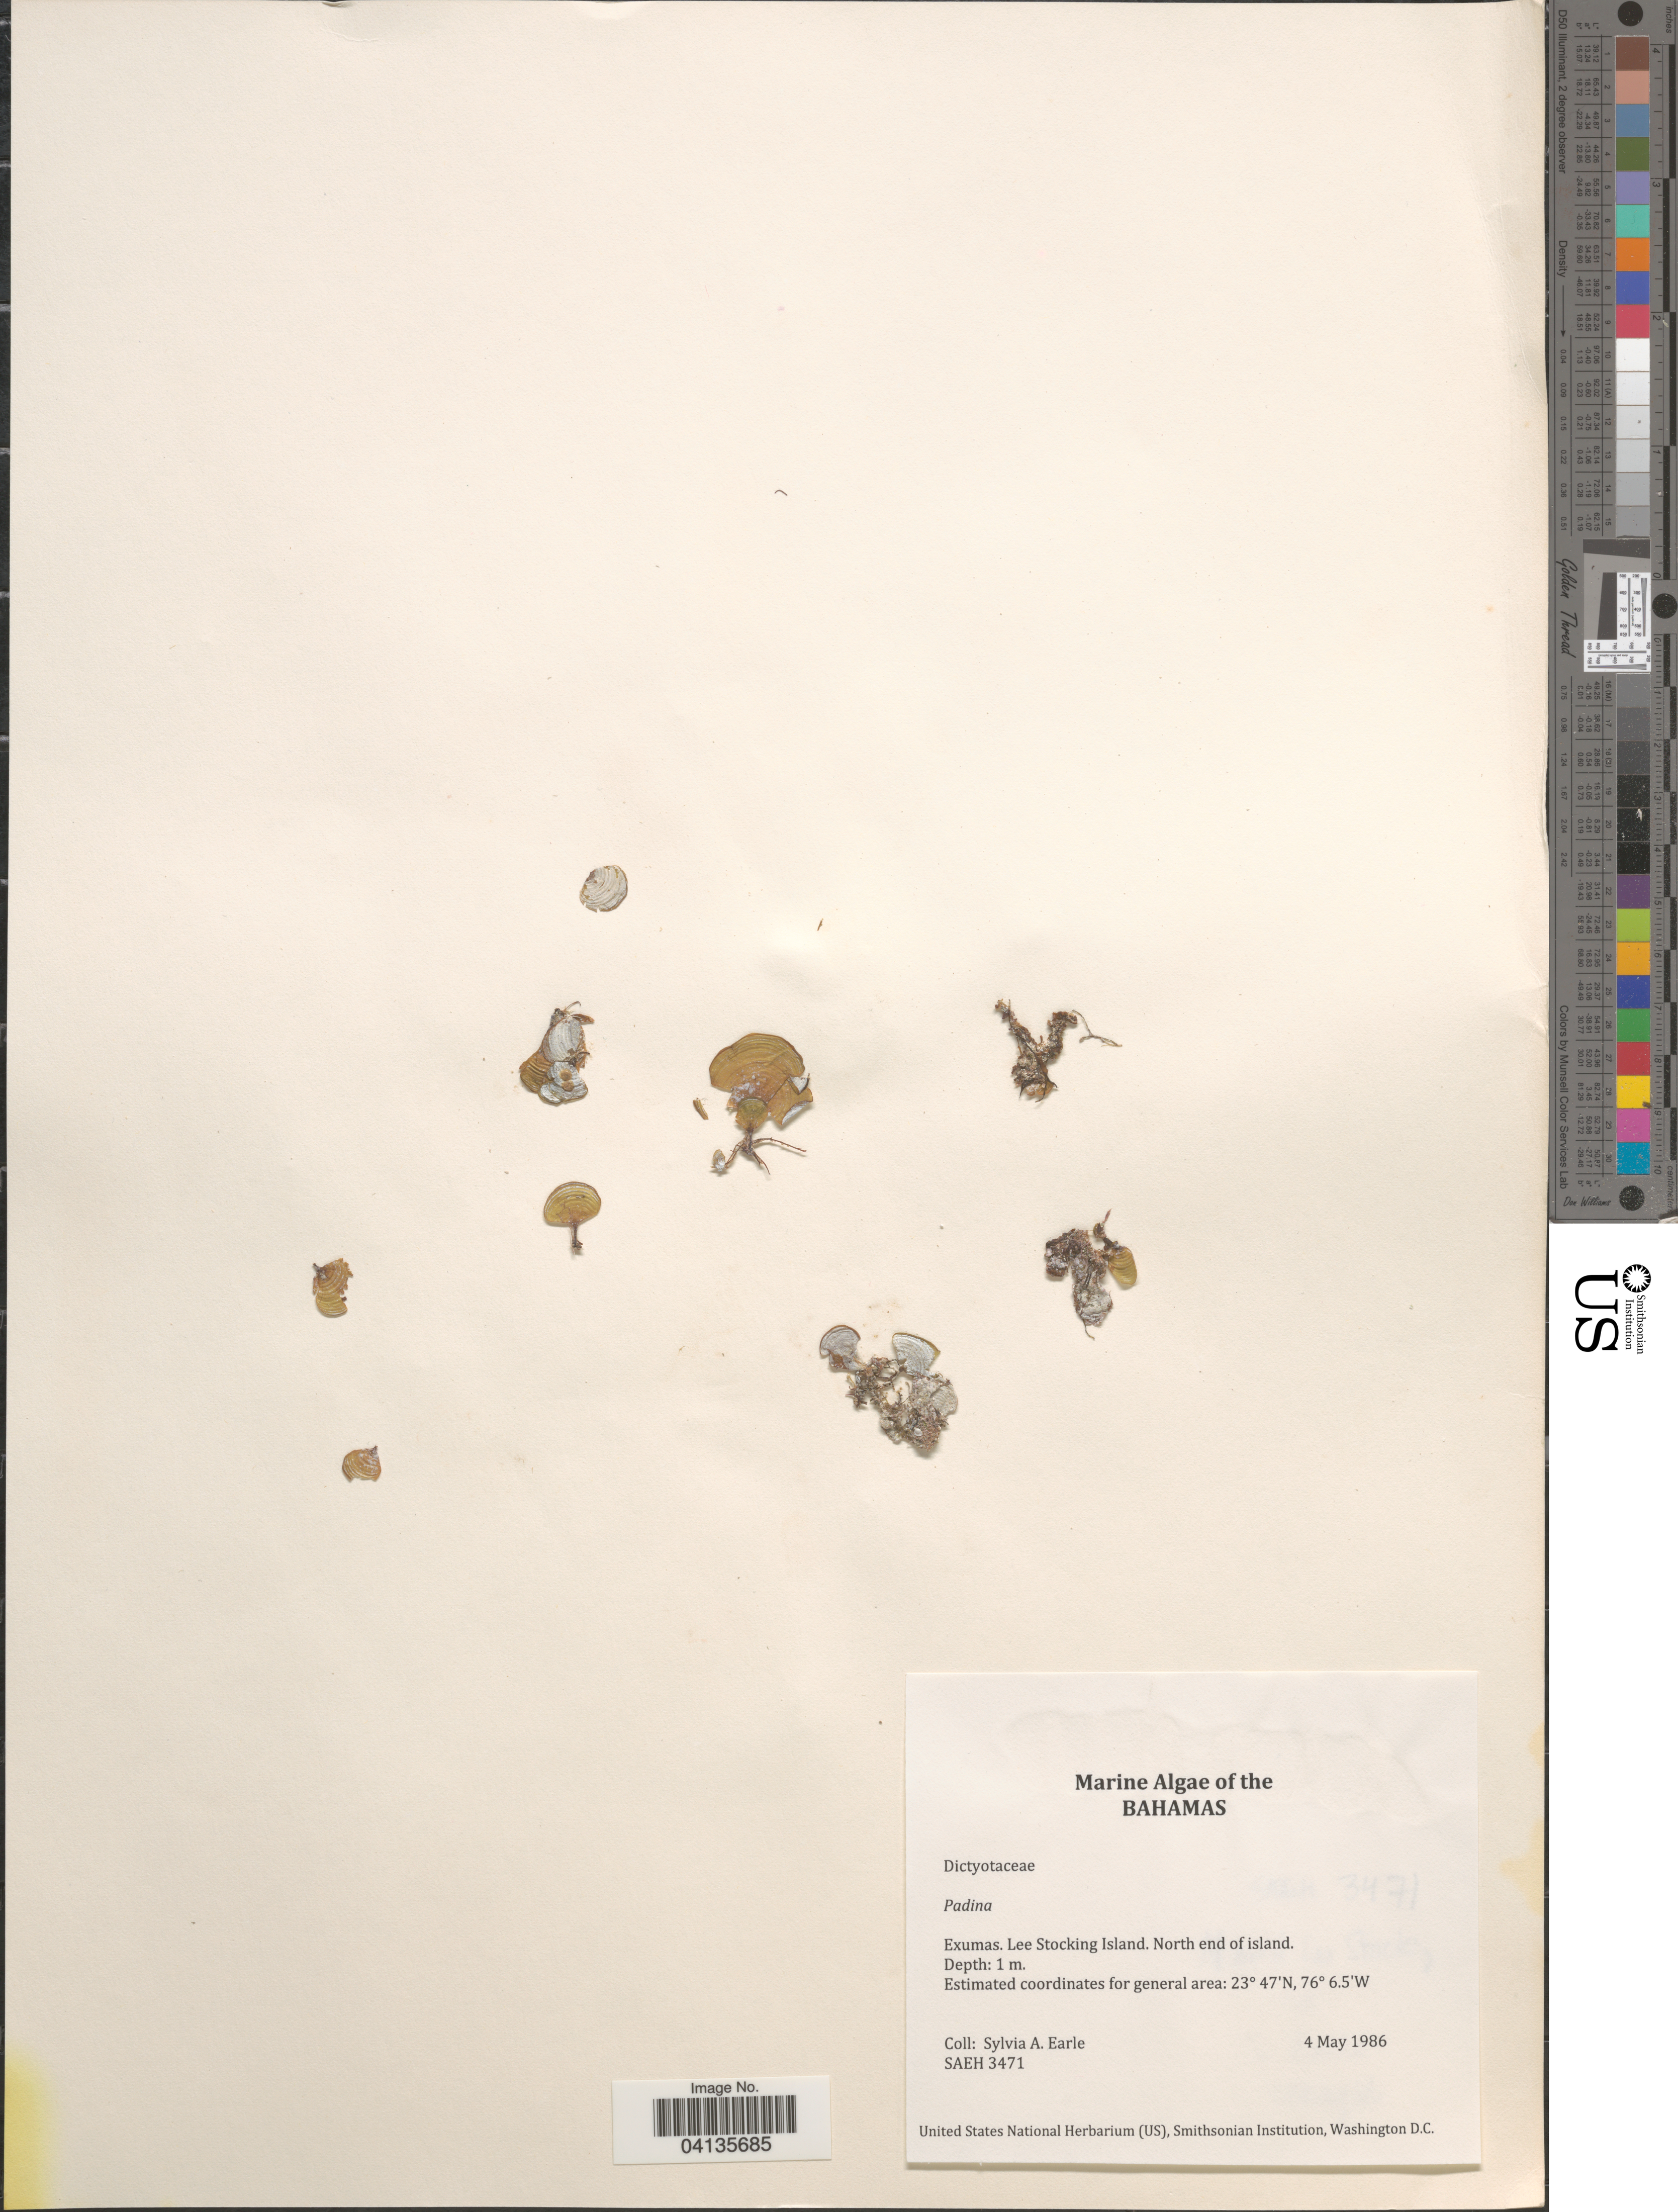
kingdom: Chromista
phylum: Ochrophyta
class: Phaeophyceae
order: Dictyotales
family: Dictyotaceae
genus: Padina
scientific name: Padina sp.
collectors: S. A. Earle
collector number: SAEH3471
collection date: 1986-05-04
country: Bahamas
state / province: Exuma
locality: Exumas. Lee Stocking Island. North end of island.